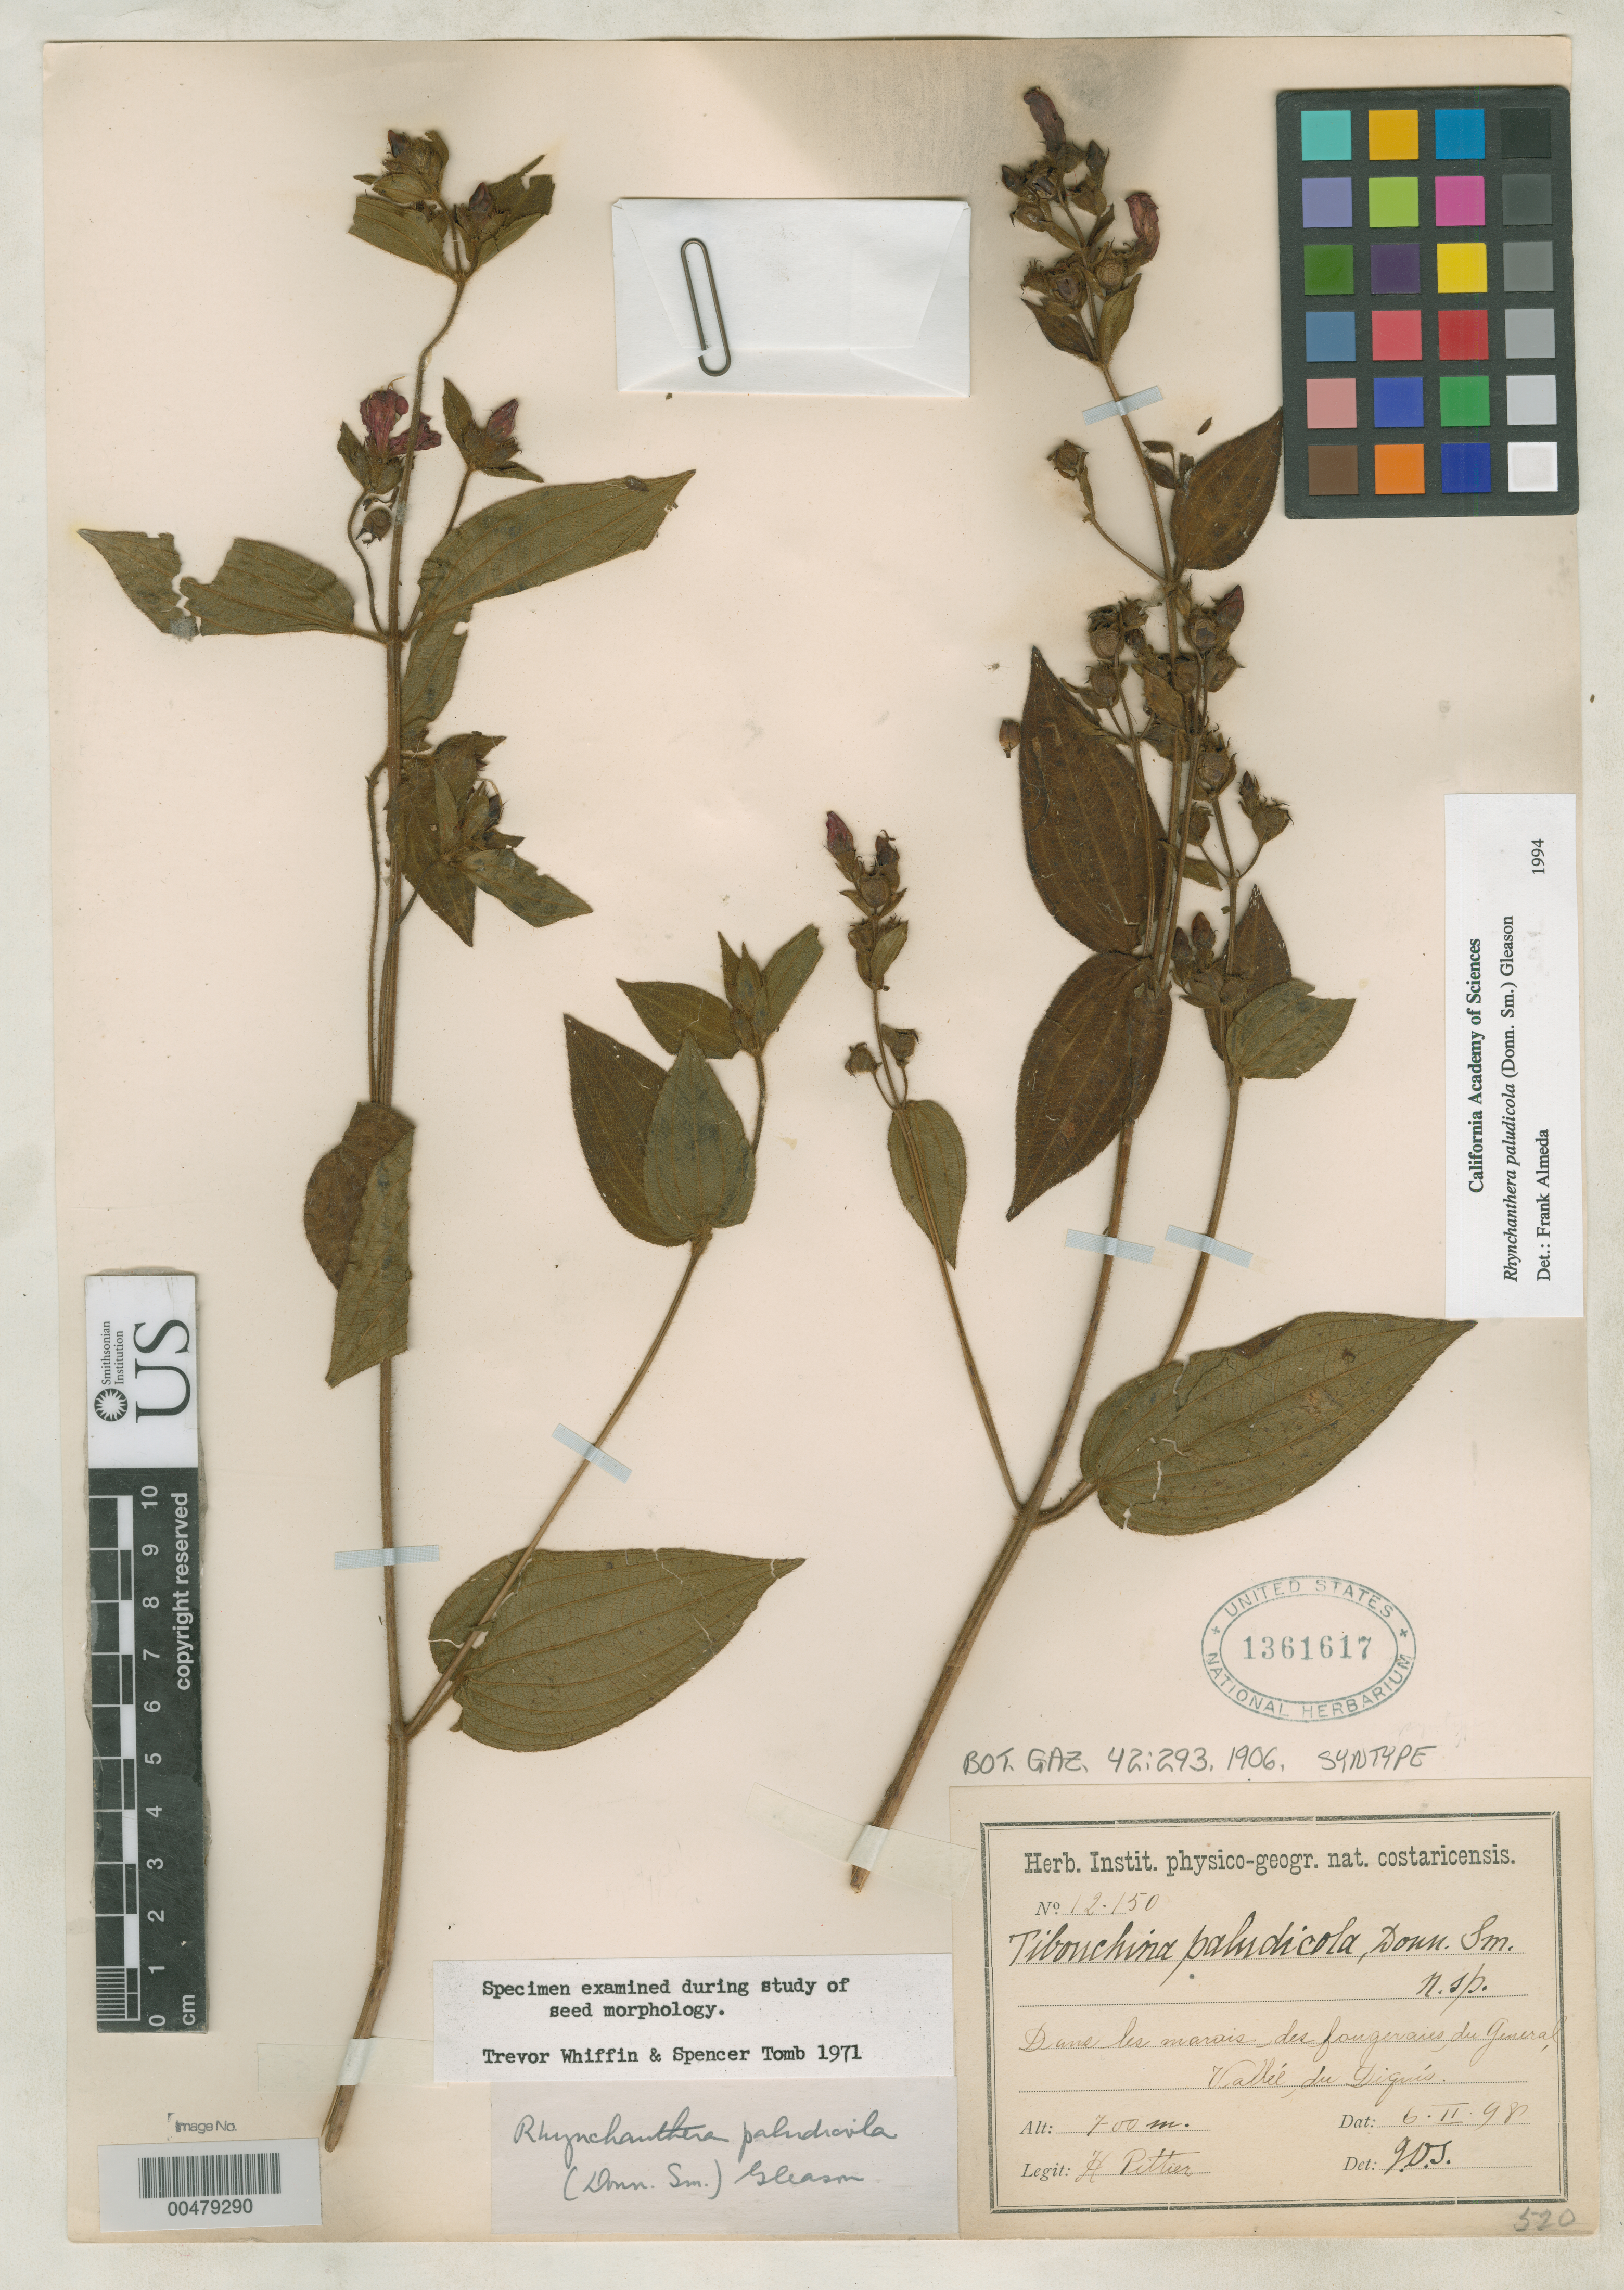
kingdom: Plantae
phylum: Tracheophyta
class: Magnoliopsida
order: Myrtales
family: Melastomataceae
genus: Tibouchina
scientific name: Tibouchina paludicola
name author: Donn. Sm.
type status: Syntype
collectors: H. F. Pittier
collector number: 12150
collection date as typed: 06 Feb 1898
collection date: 1898-02-06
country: Costa Rica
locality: Dans les marcis des Fouqueraies du General, Vallee du Diquis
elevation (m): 700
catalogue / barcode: US 1361617